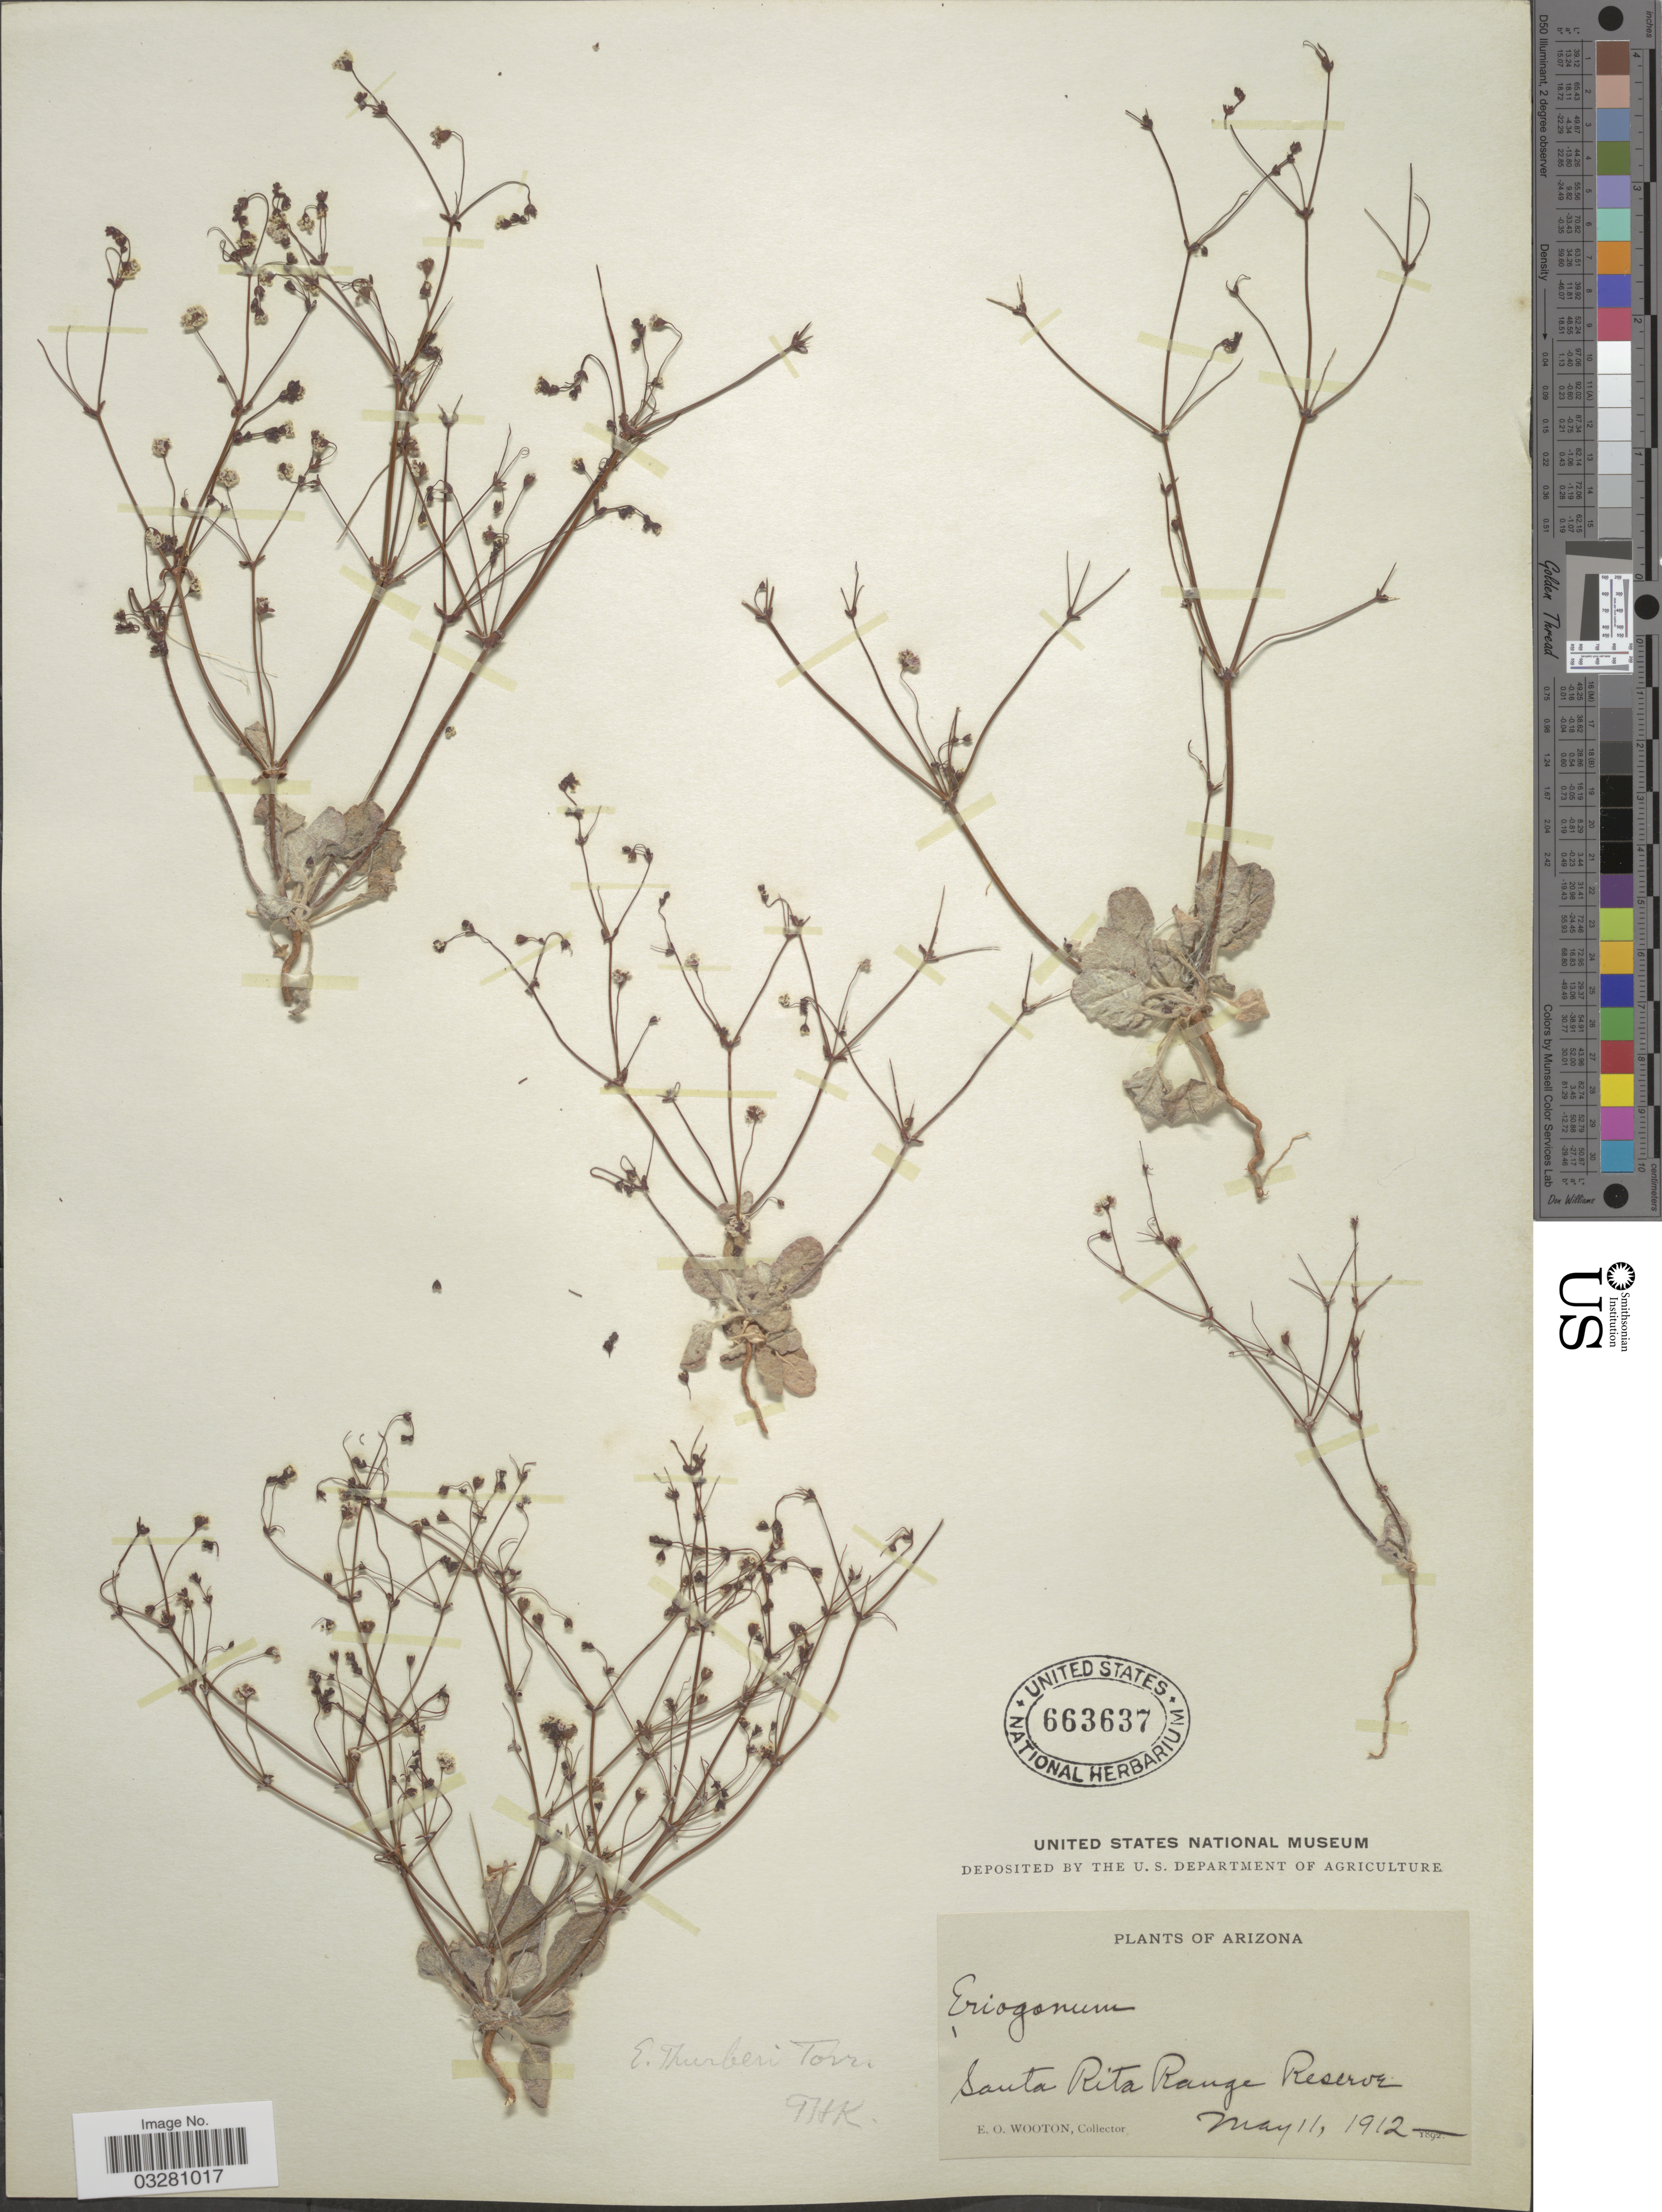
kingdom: Plantae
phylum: Tracheophyta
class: Magnoliopsida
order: Caryophyllales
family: Polygonaceae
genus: Eriogonum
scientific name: Eriogonum thurberi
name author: Torr.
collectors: E. O. Wooton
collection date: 1912-05-11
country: United States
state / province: Arizona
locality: Santa Rita Range Reserve.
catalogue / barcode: US 663637